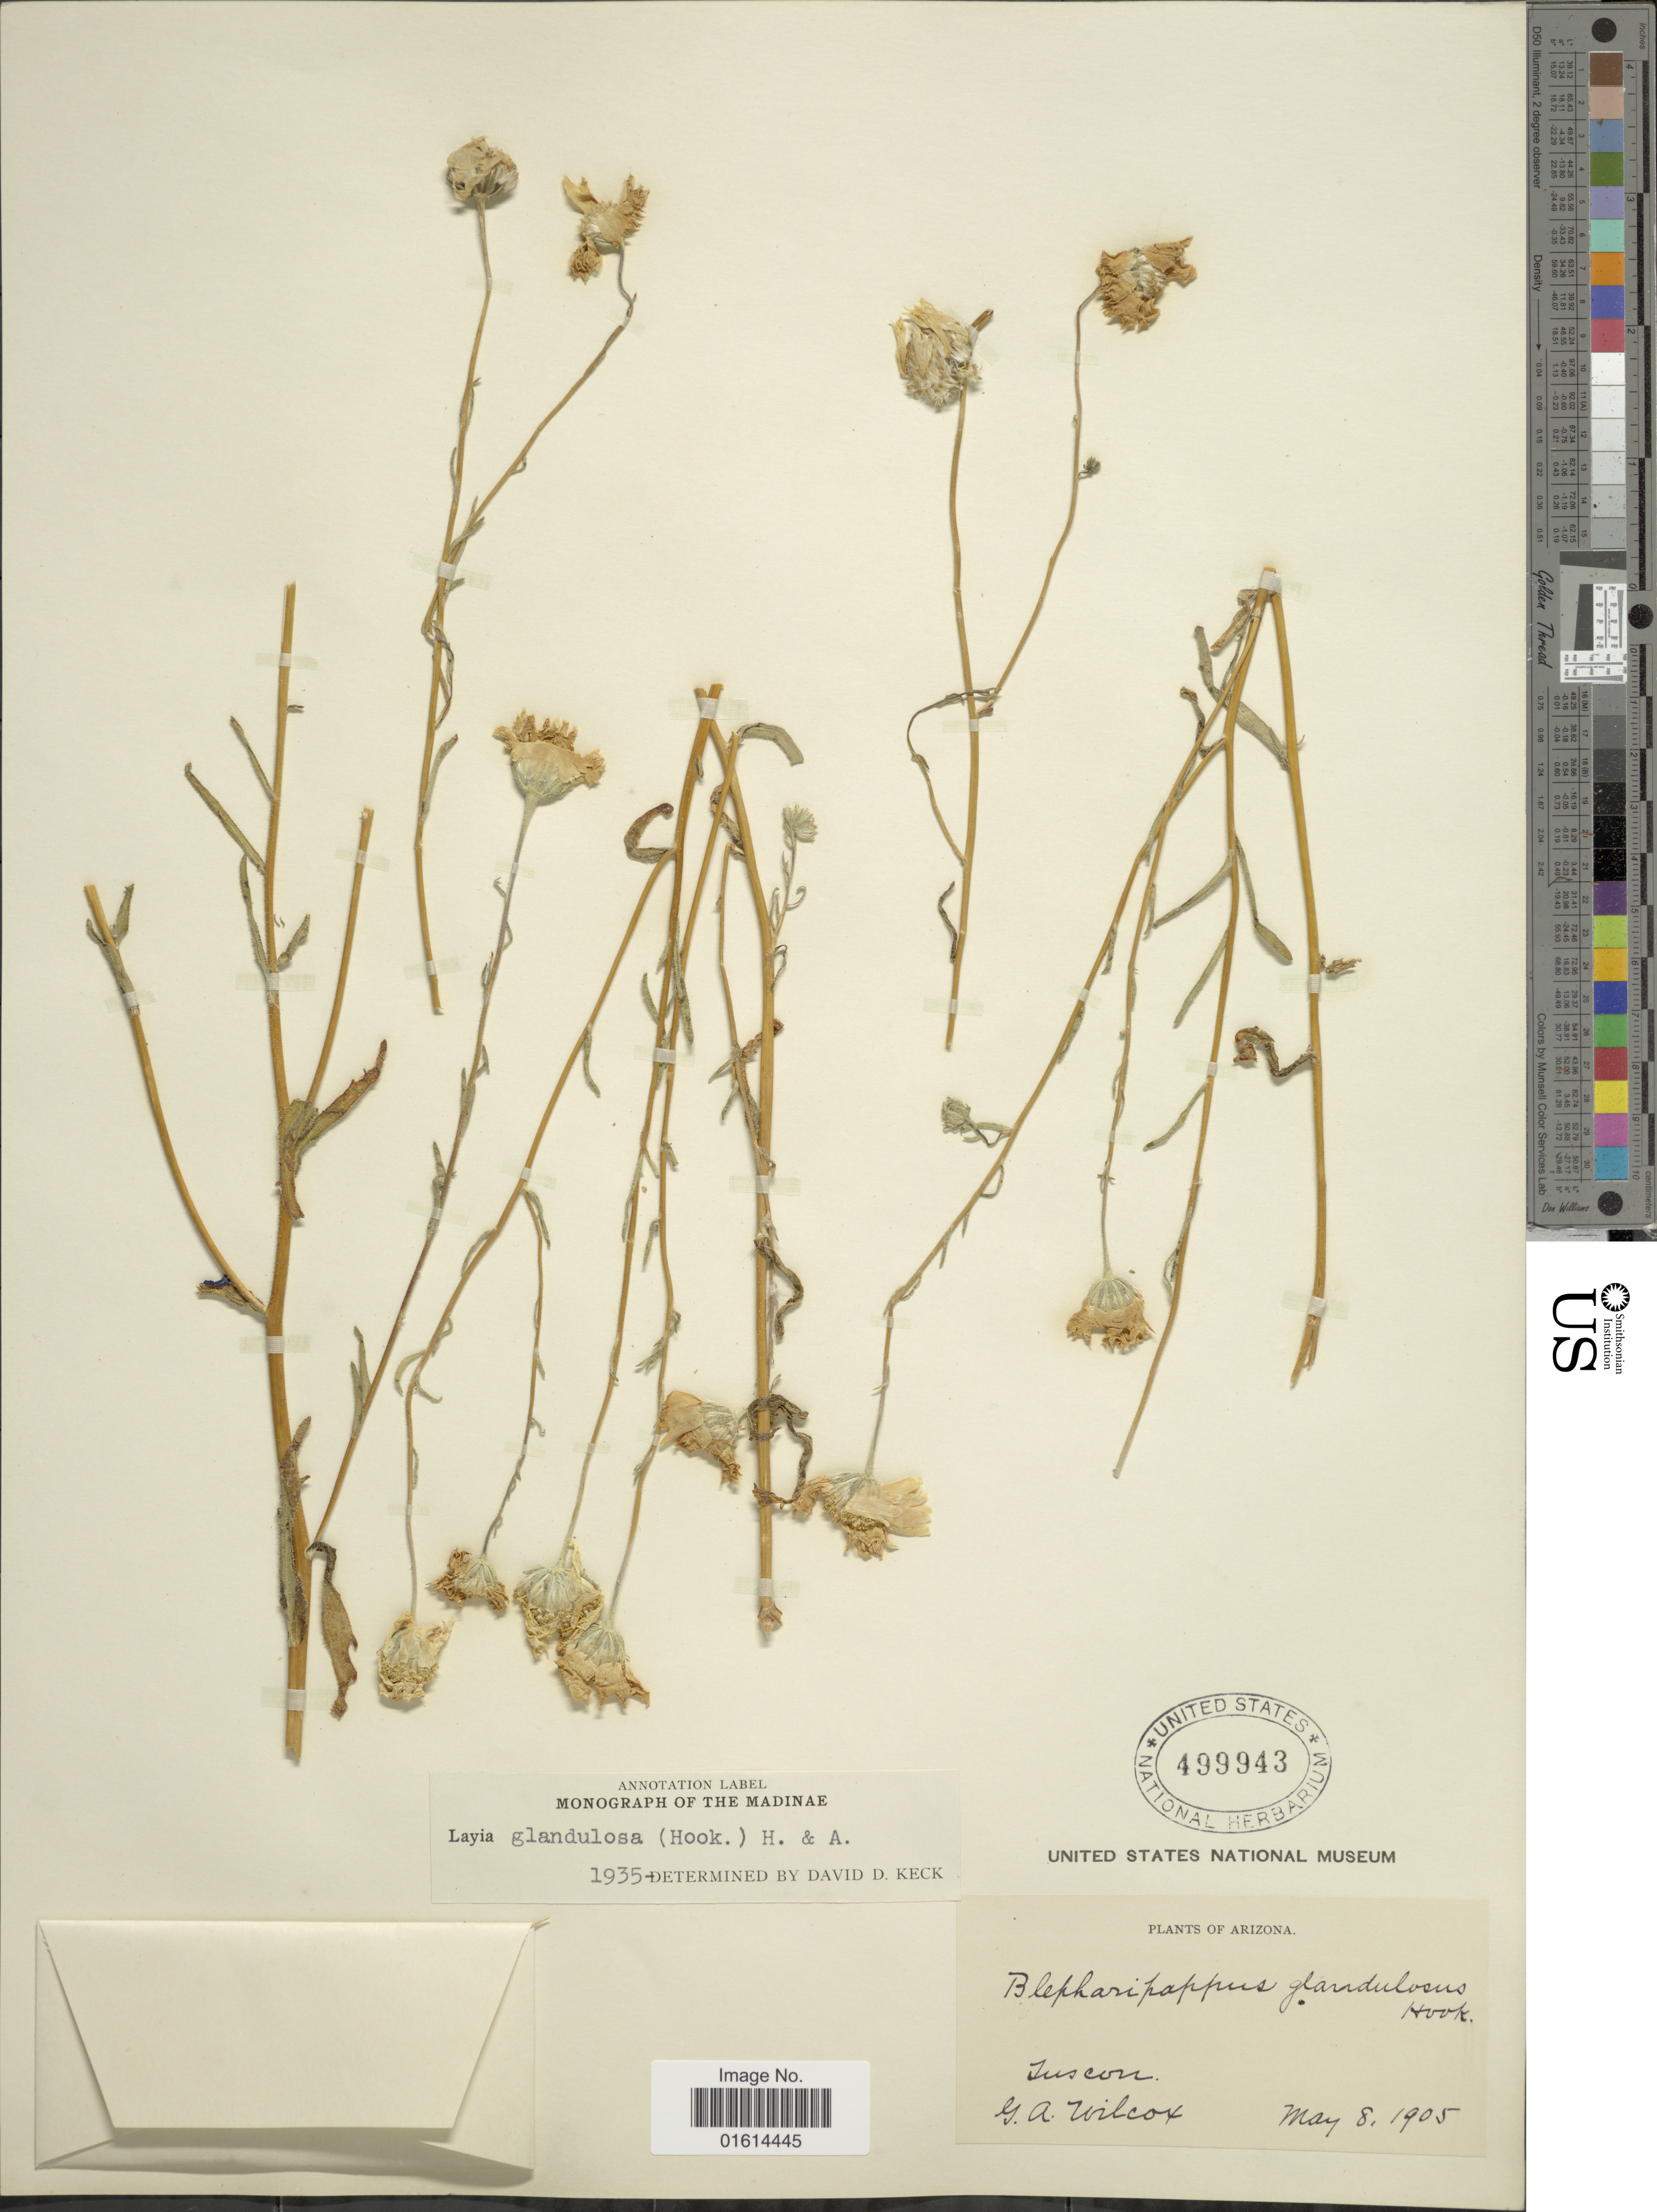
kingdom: Plantae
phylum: Tracheophyta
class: Magnoliopsida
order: Asterales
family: Asteraceae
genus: Layia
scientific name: Layia glandulosa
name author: Hook. & Arn.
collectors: Mrs. G. Wilcox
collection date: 1905-05-08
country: United States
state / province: Arizona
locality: Tucson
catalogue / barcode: US 499943